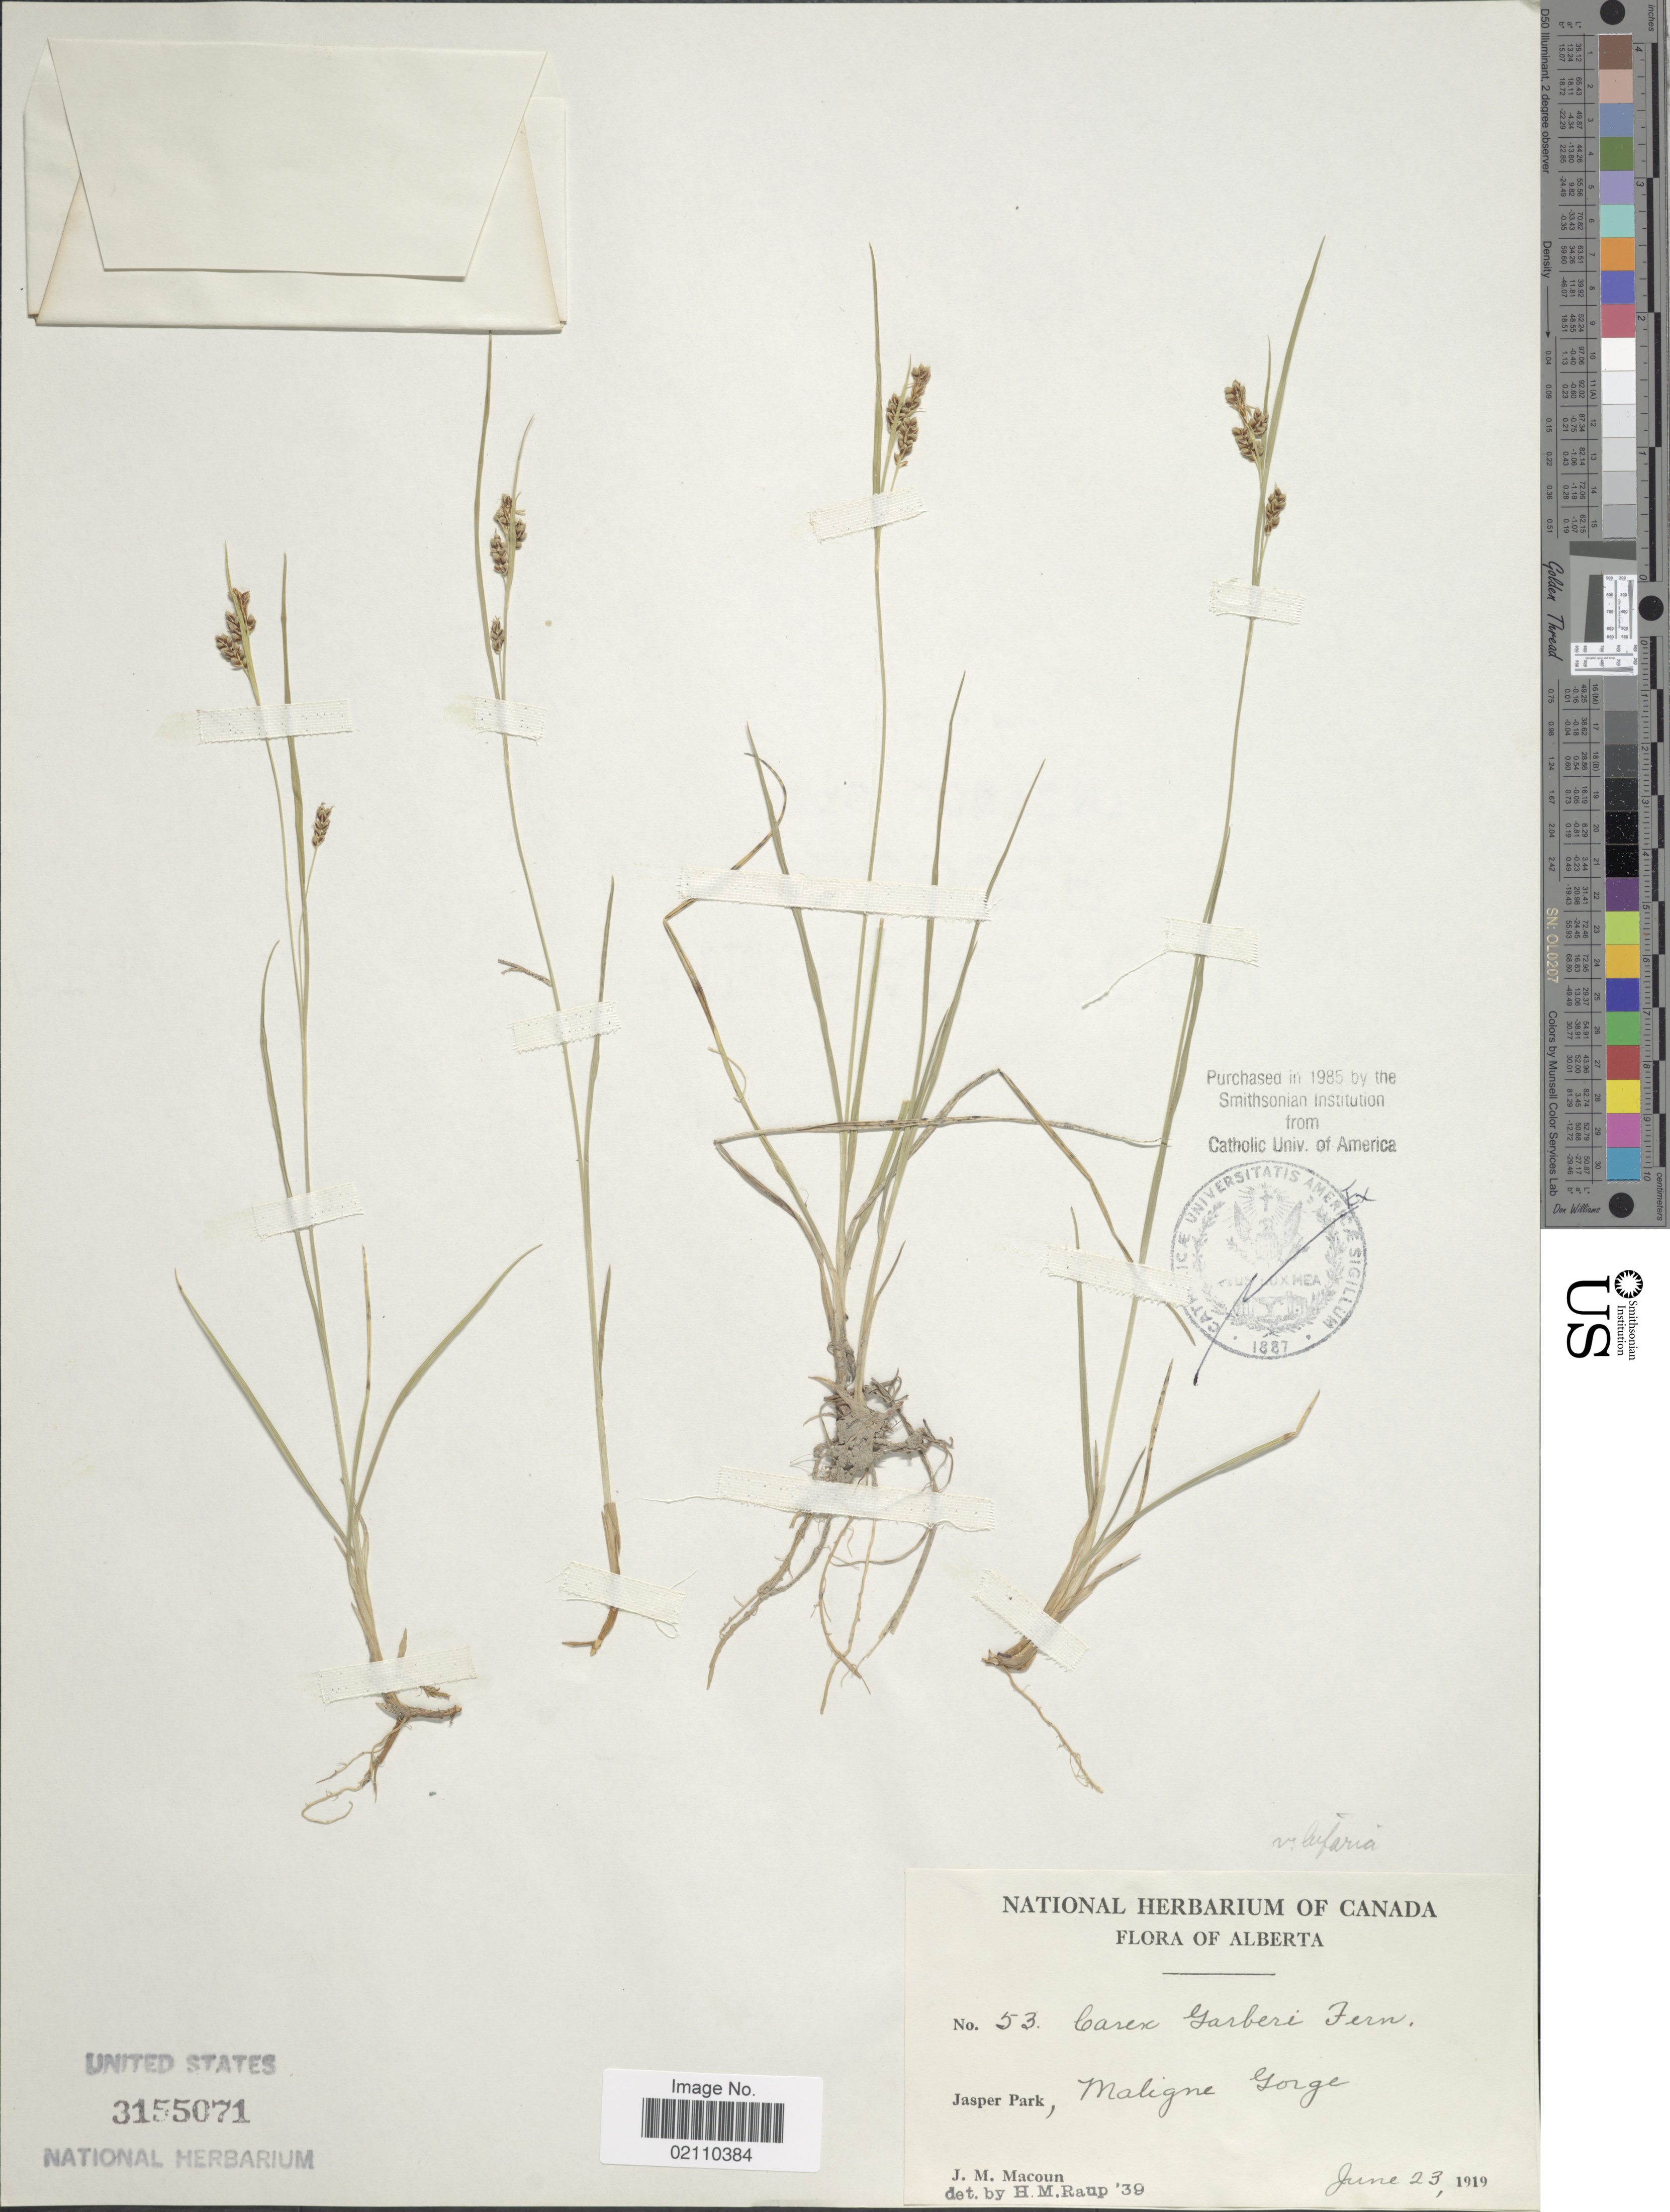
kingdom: Plantae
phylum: Tracheophyta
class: Liliopsida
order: Poales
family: Cyperaceae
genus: Carex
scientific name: Carex garberi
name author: Fernald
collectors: J. M. Macoun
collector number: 53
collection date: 1919-06-23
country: Canada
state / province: Alberta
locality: Jasper Park, Maligne Gorge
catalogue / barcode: US 3155071